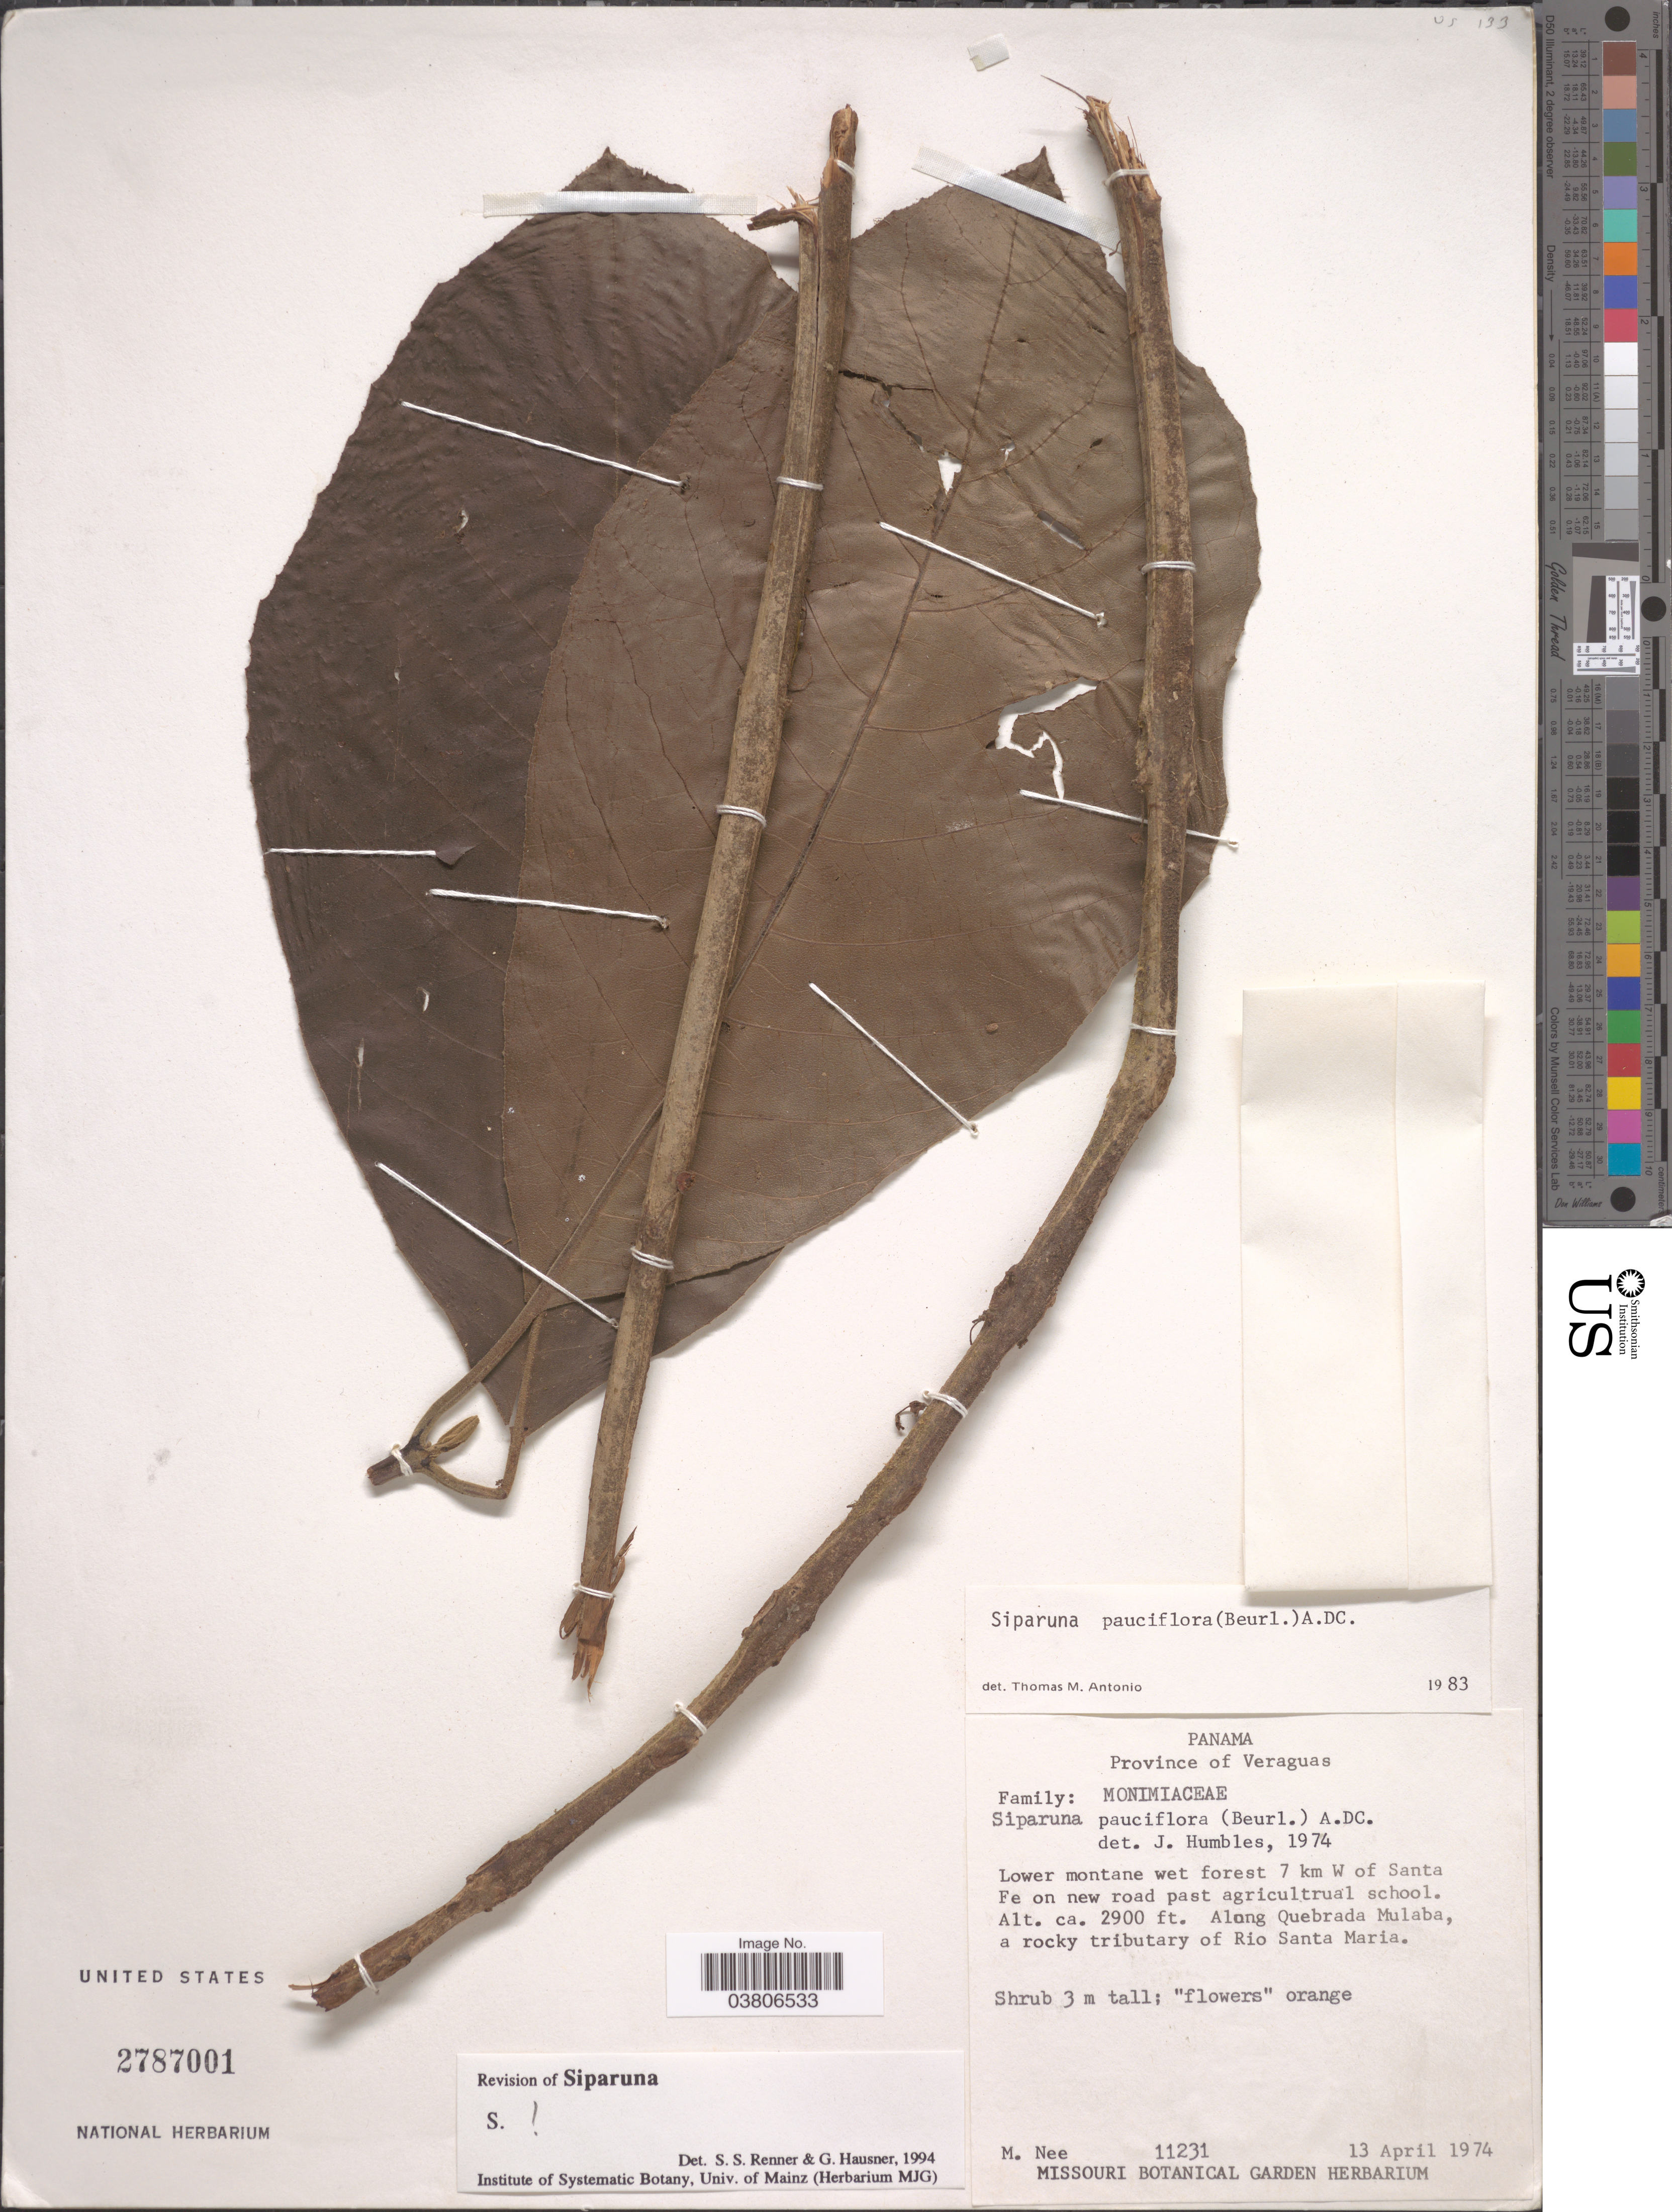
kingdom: Plantae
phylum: Tracheophyta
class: Magnoliopsida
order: Laurales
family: Siparunaceae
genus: Siparuna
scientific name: Siparuna pauciflora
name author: (Beurling) A. DC.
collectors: M. Nee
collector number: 11231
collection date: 1974-04-13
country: Panama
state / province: Veraguas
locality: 7 km W of Santa Fe on new road past agricultrual school. Along Querbada Mulaba, a rocky tributary of Rio Santa Maria.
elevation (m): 884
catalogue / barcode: US 2787001